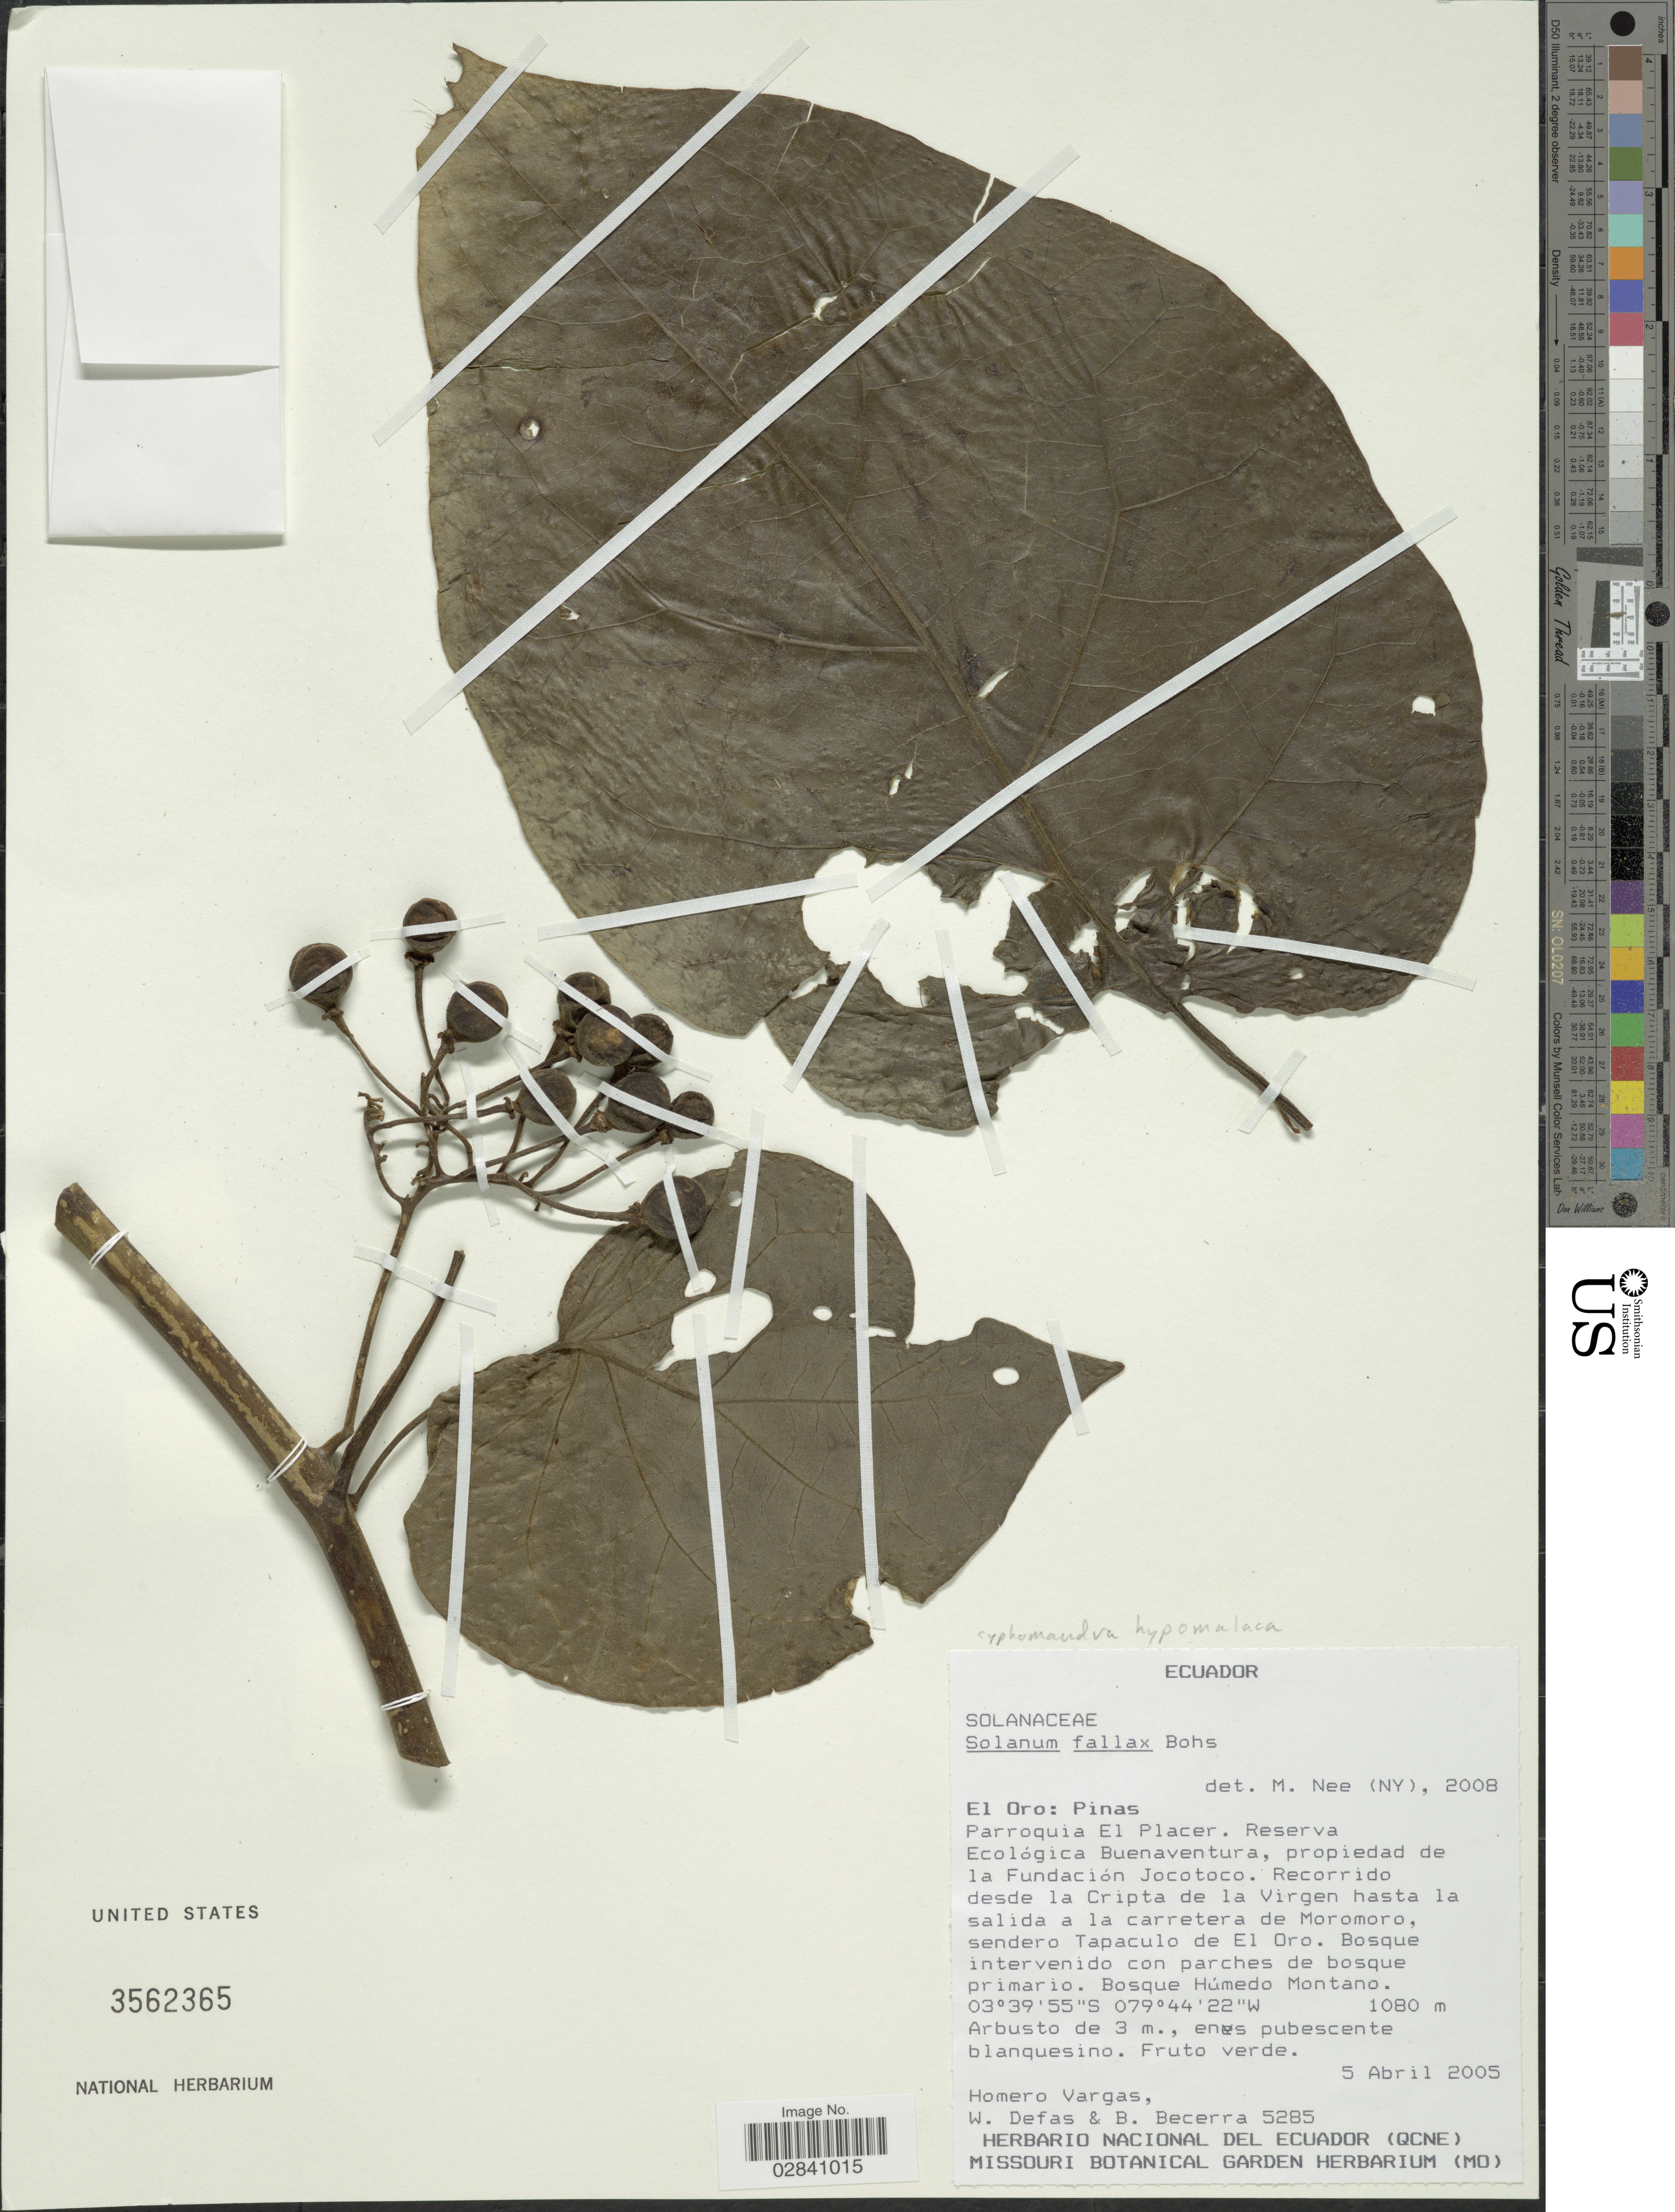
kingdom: Plantae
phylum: Tracheophyta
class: Magnoliopsida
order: Solanales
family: Solanaceae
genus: Cyphomandra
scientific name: Cyphomandra hypomalaca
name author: Bitter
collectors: H. Vargas, W. Defas & B. Becerra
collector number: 5285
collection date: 2005-04-05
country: Ecuador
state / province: El Oro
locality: Pinas. Parroquia El Placer. Reserva Ecológica Buenaventura, propiedad de la Fundación Jocotoco. Recorrido desde la Cripta de la Virgen hasta la salida a la carretera de Moromoro, sendero Tapaculo de El Oro. Bosque intervenido con parches de bosque primario. Bosque Húmedo Montano.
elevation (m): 1080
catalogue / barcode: US 3562365